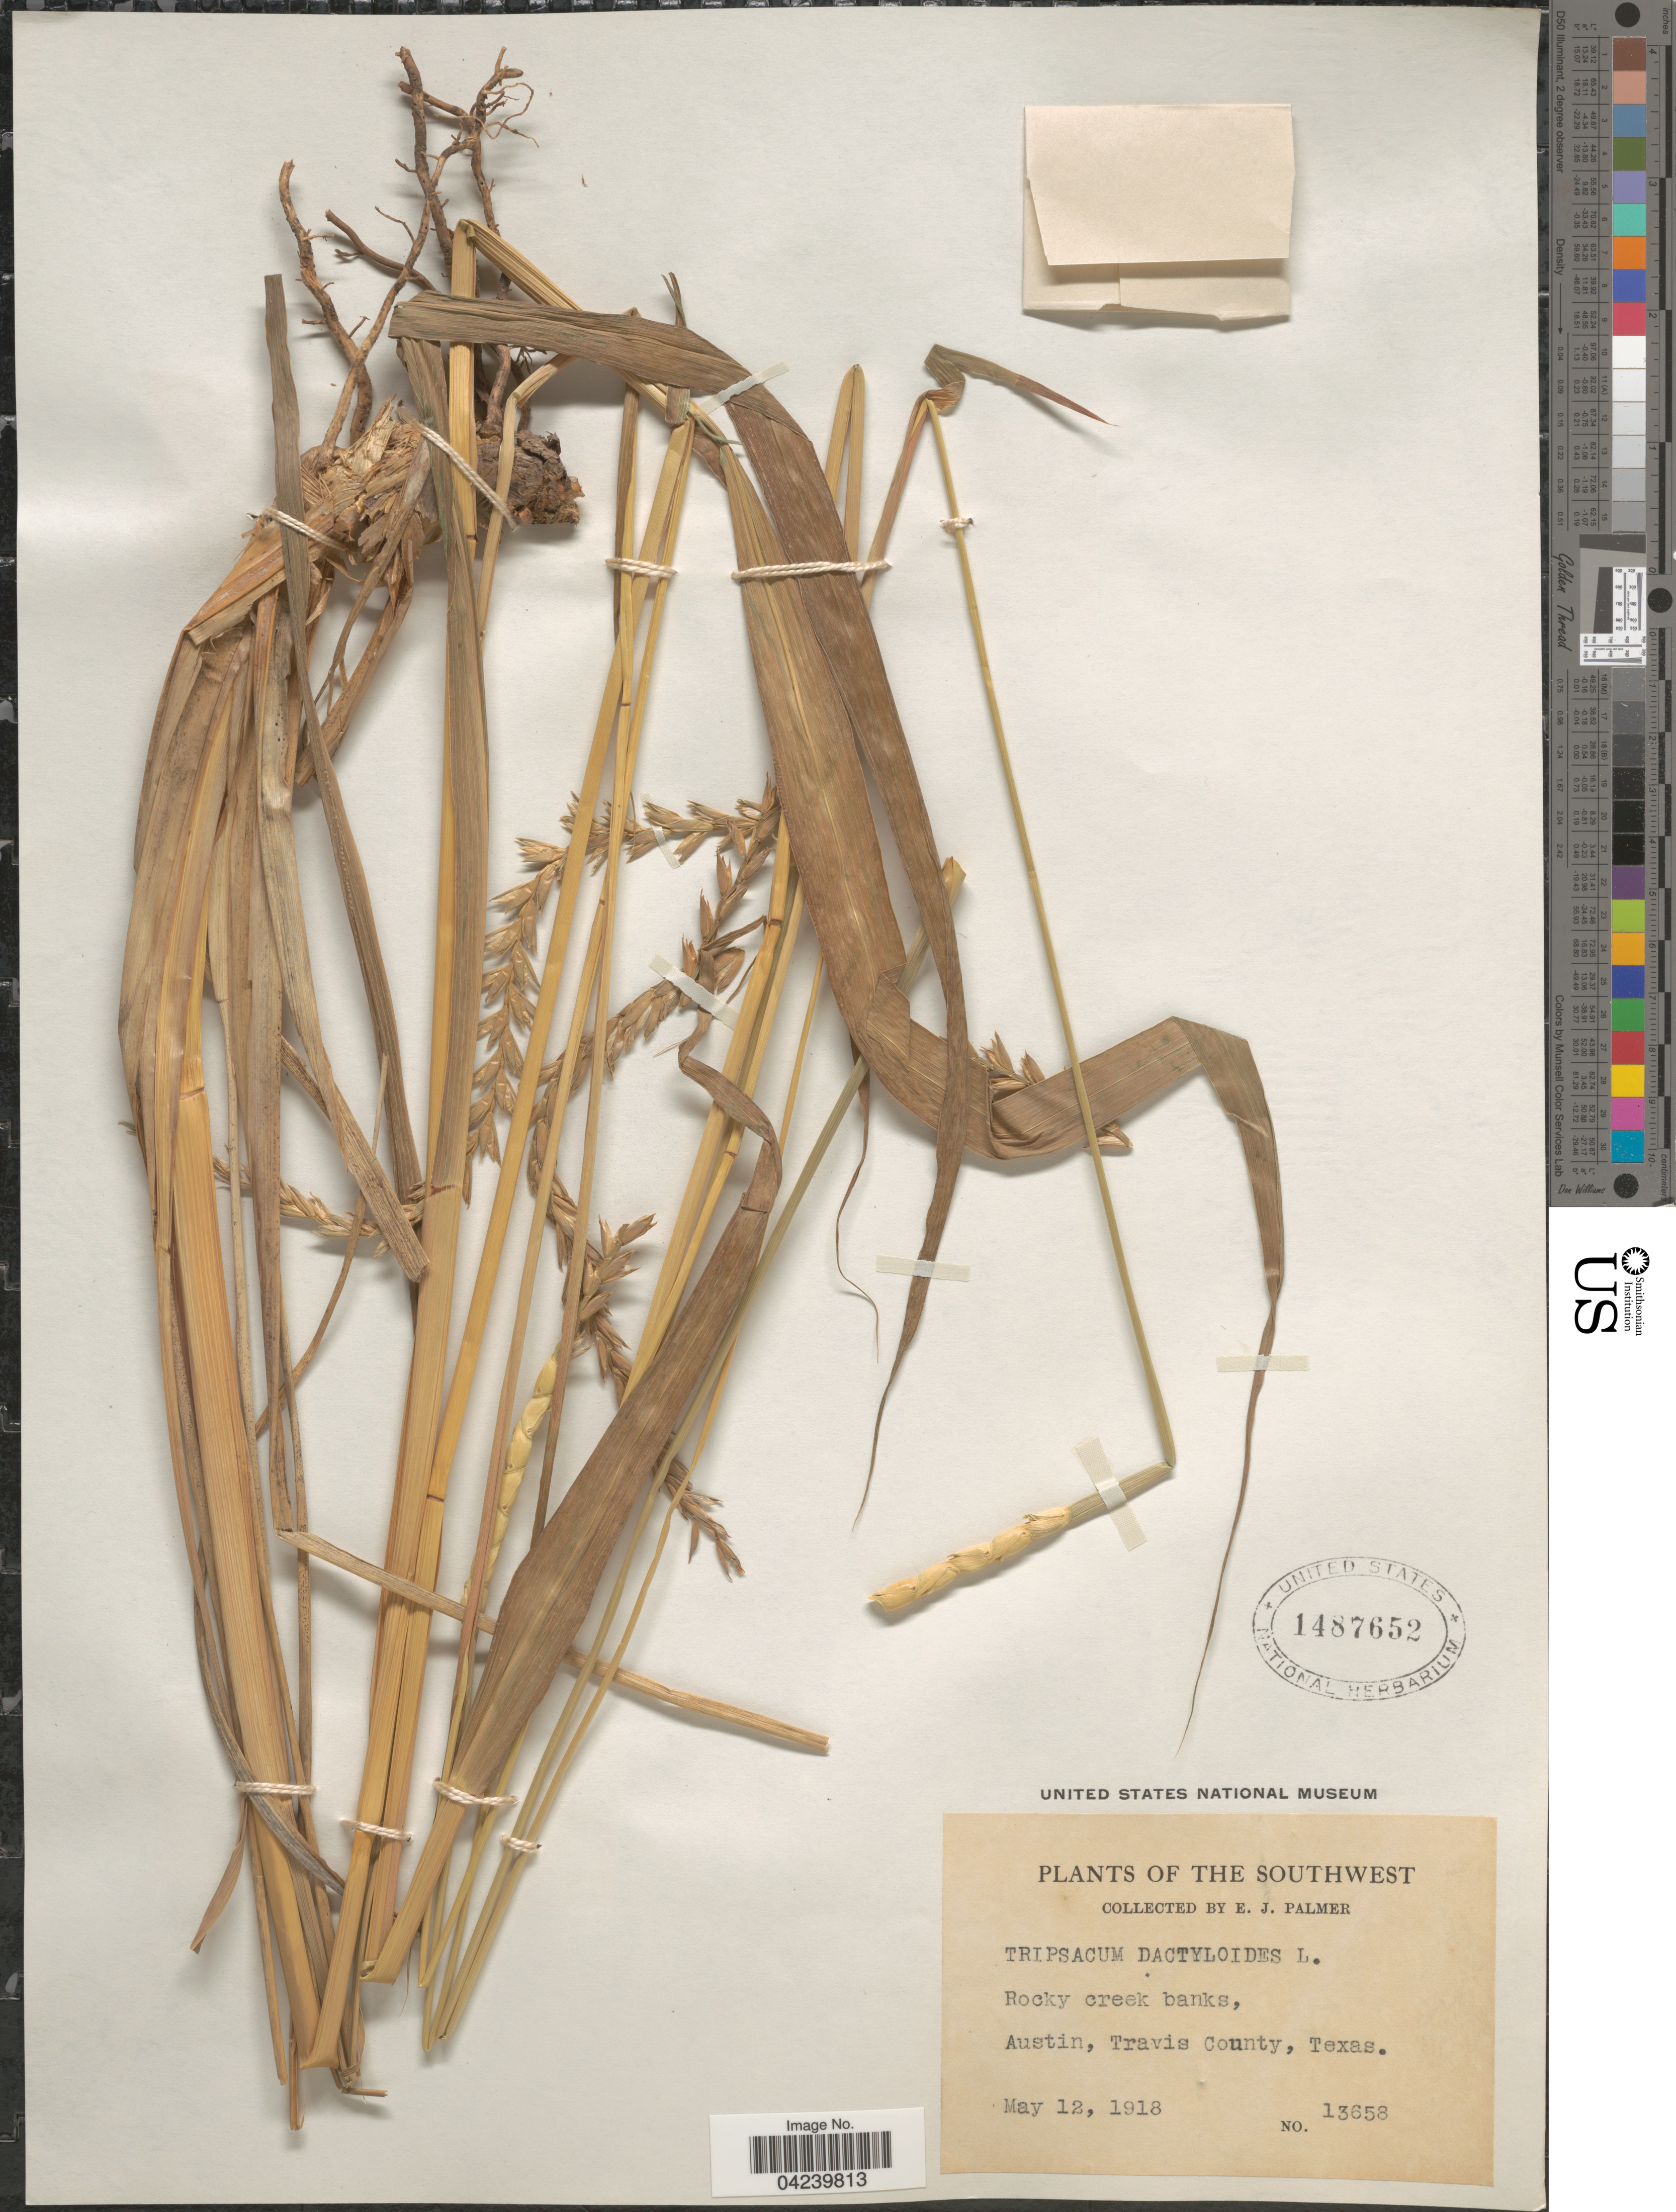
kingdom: Plantae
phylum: Tracheophyta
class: Liliopsida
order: Poales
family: Poaceae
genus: Tripsacum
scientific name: Tripsacum dactyloides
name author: (L.) L.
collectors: E. J. Palmer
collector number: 13658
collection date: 1918-05-12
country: United States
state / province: Texas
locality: The Southwest. Rocky creek banks, Austin, Travis County.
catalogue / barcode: US 1487652